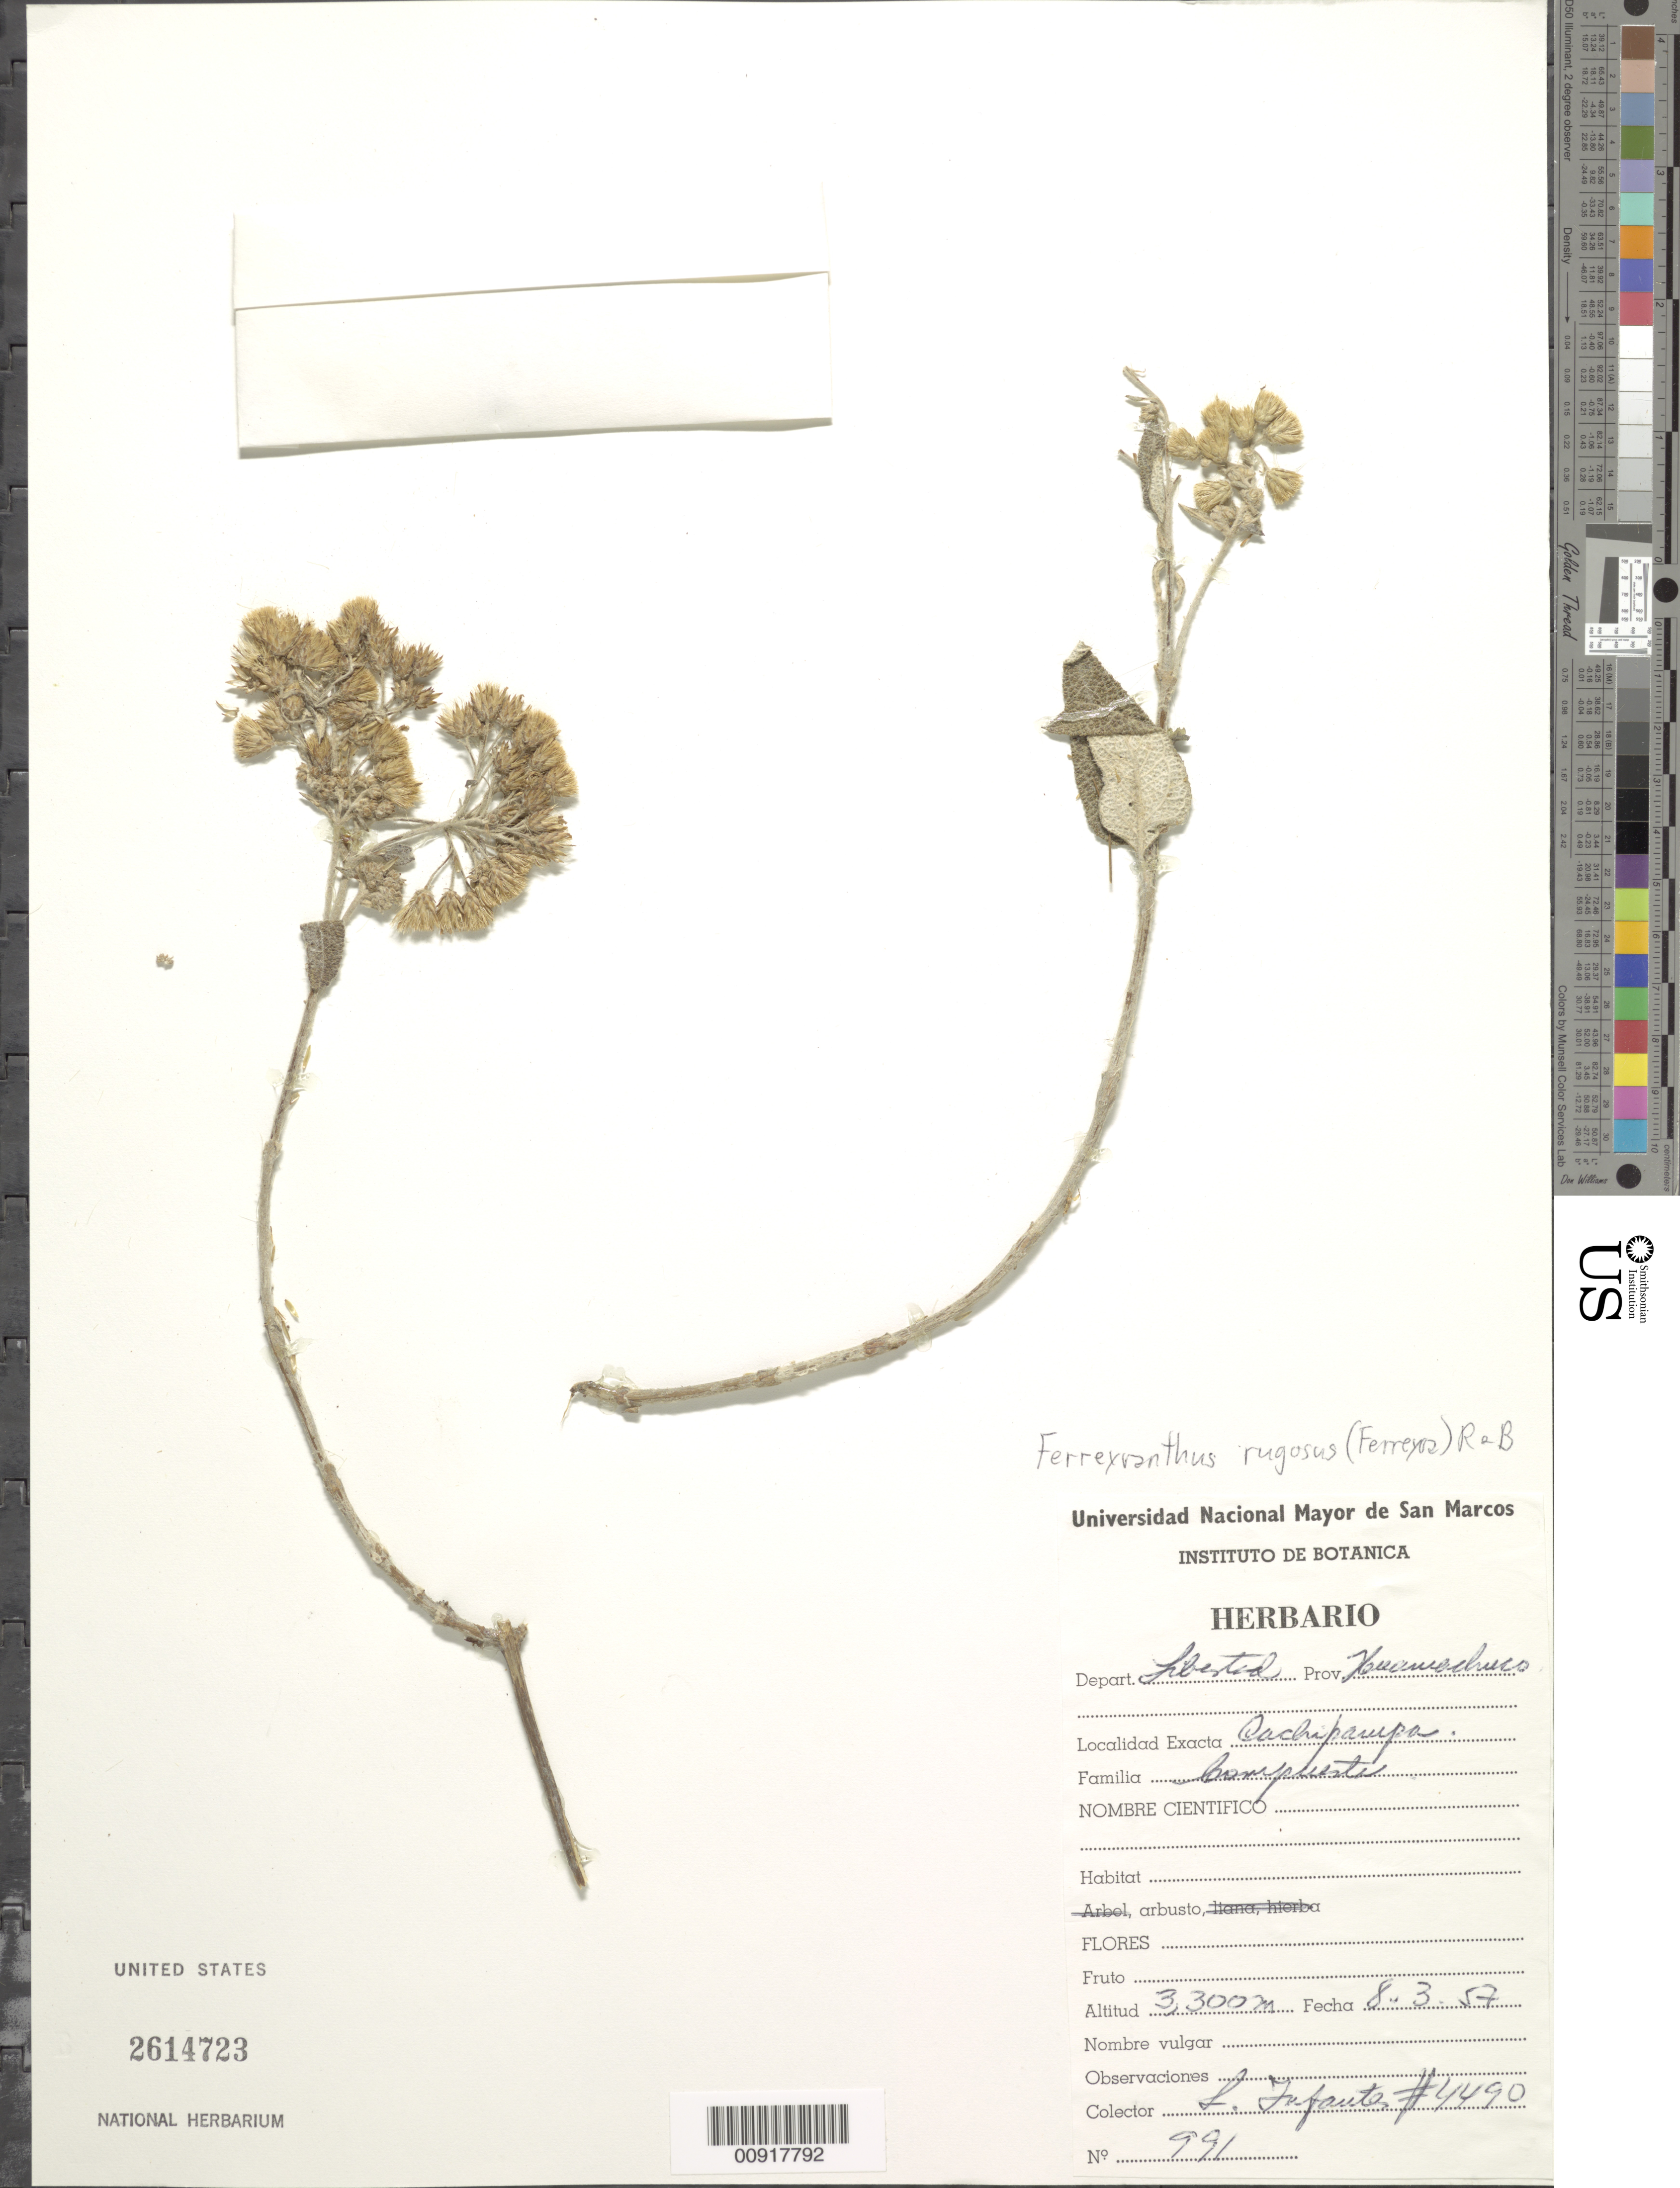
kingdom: Plantae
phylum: Tracheophyta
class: Magnoliopsida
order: Asterales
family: Asteraceae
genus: Ferreyranthus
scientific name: Ferreyranthus rugosus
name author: (Ferreyra) H. Rob. & Brettell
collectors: J. Infantes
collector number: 4490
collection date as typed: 8 March 1957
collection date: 1957-03-08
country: Peru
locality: Prov. Huamachuco, Dpto. La Libertad, Cachipampa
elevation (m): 3300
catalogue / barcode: US 2614723